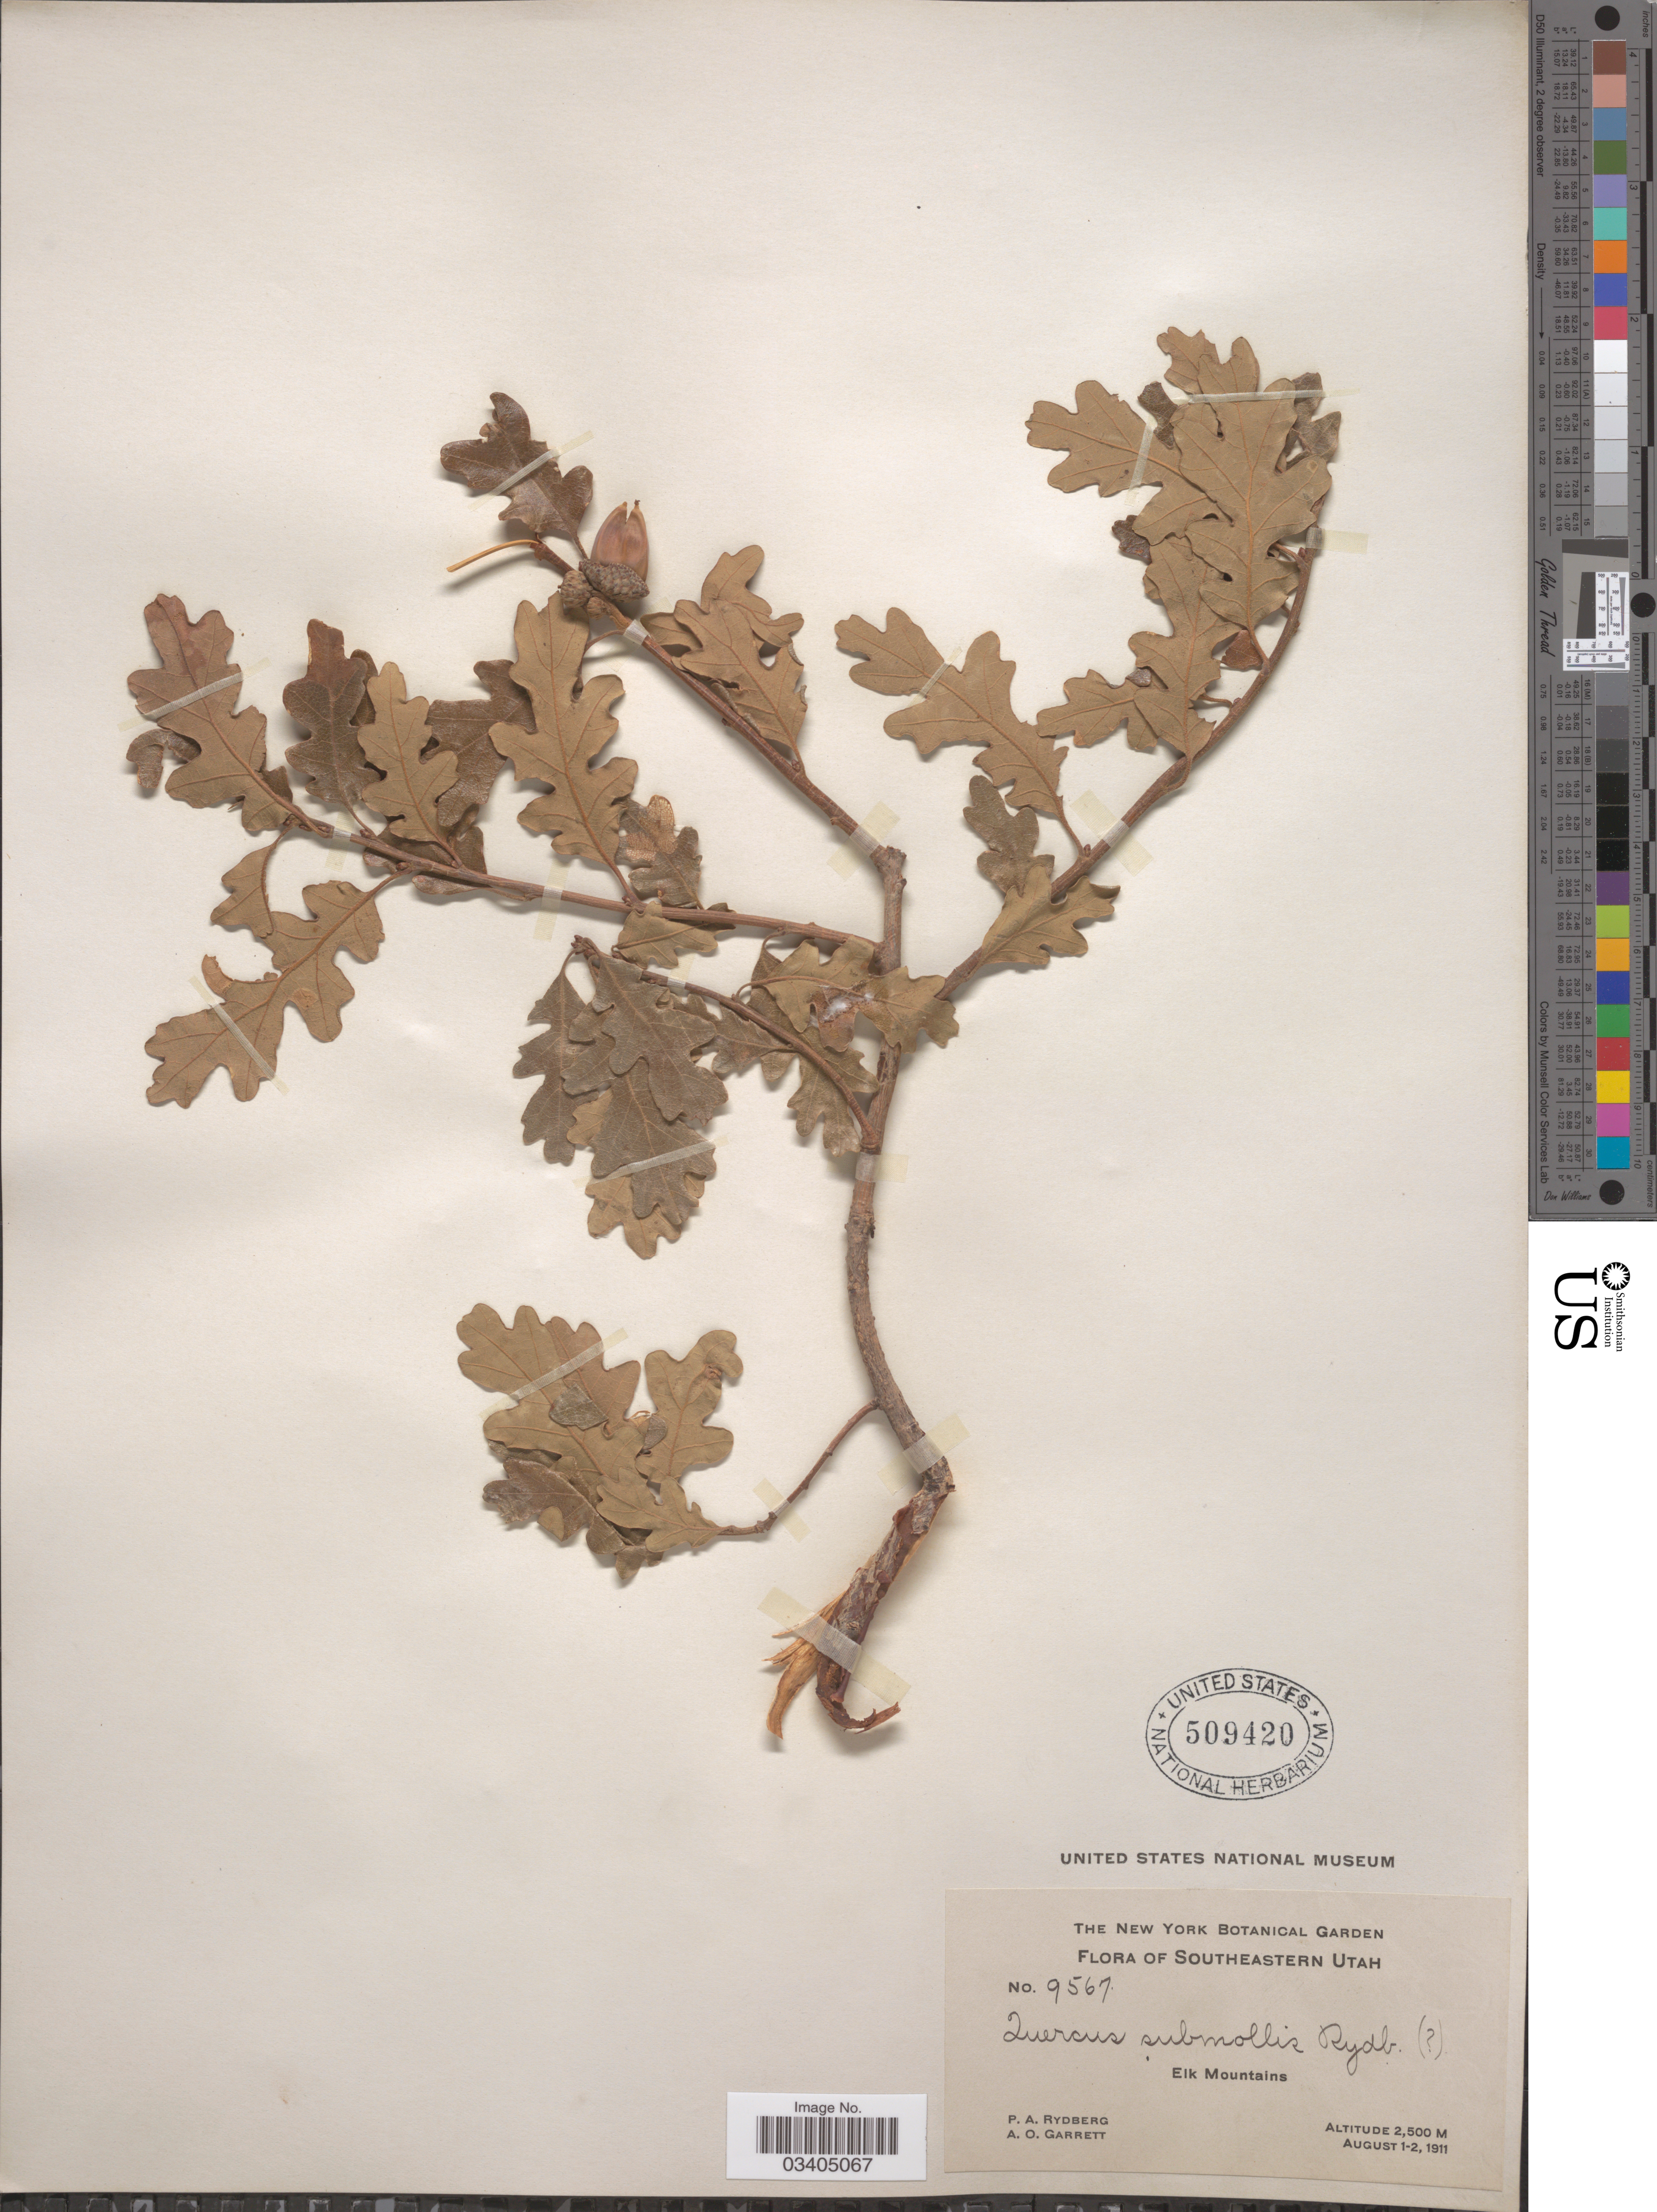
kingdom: Plantae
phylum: Tracheophyta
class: Magnoliopsida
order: Fagales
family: Fagaceae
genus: Quercus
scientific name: Quercus gambelii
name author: Nutt.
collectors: P. A. Rydberg & A. O. Garrett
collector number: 9567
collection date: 1911-08-01/1911-08-02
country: United States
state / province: Utah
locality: Southeastern Utah, Elk Mountains.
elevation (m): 2500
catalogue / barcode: US 509420